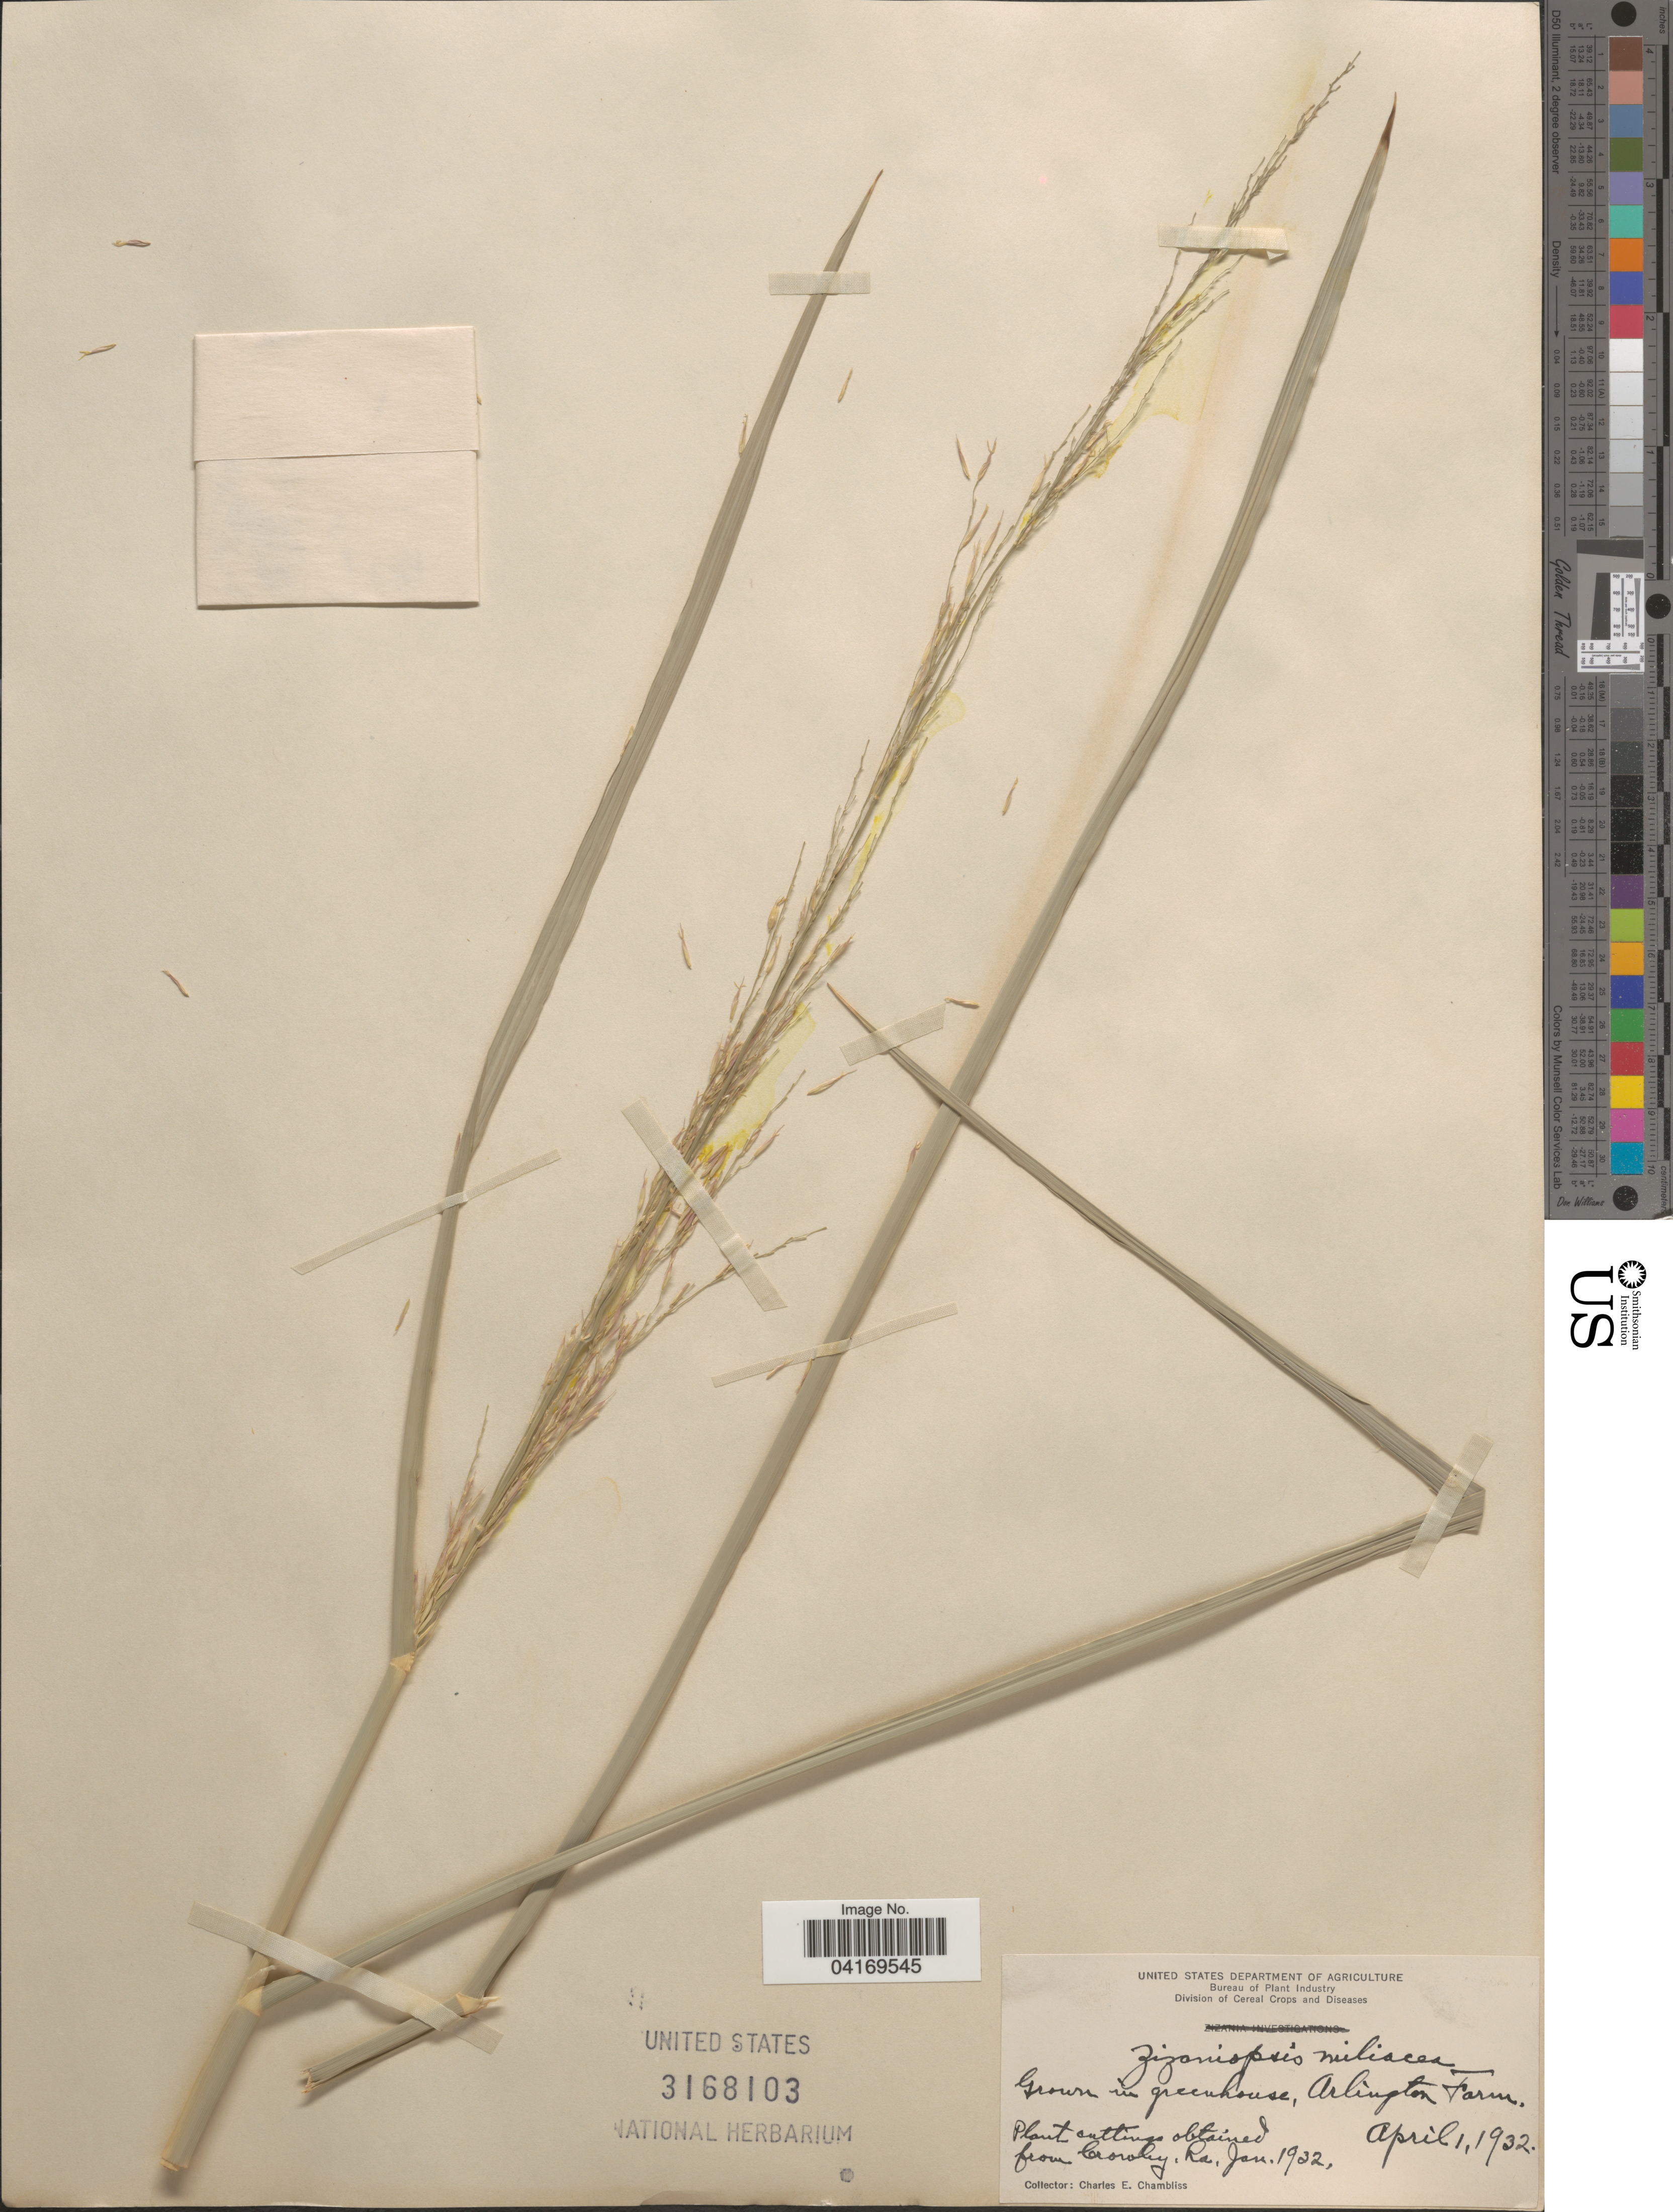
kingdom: Plantae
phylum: Tracheophyta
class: Liliopsida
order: Poales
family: Poaceae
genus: Zizaniopsis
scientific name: Zizaniopsis miliacea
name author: (Michx.) Döll & Asch.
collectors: C. Chambliss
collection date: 1932-06-01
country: United States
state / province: Virginia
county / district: Arlington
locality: In greenhouse, Arlington Farm.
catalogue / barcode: US 3168103